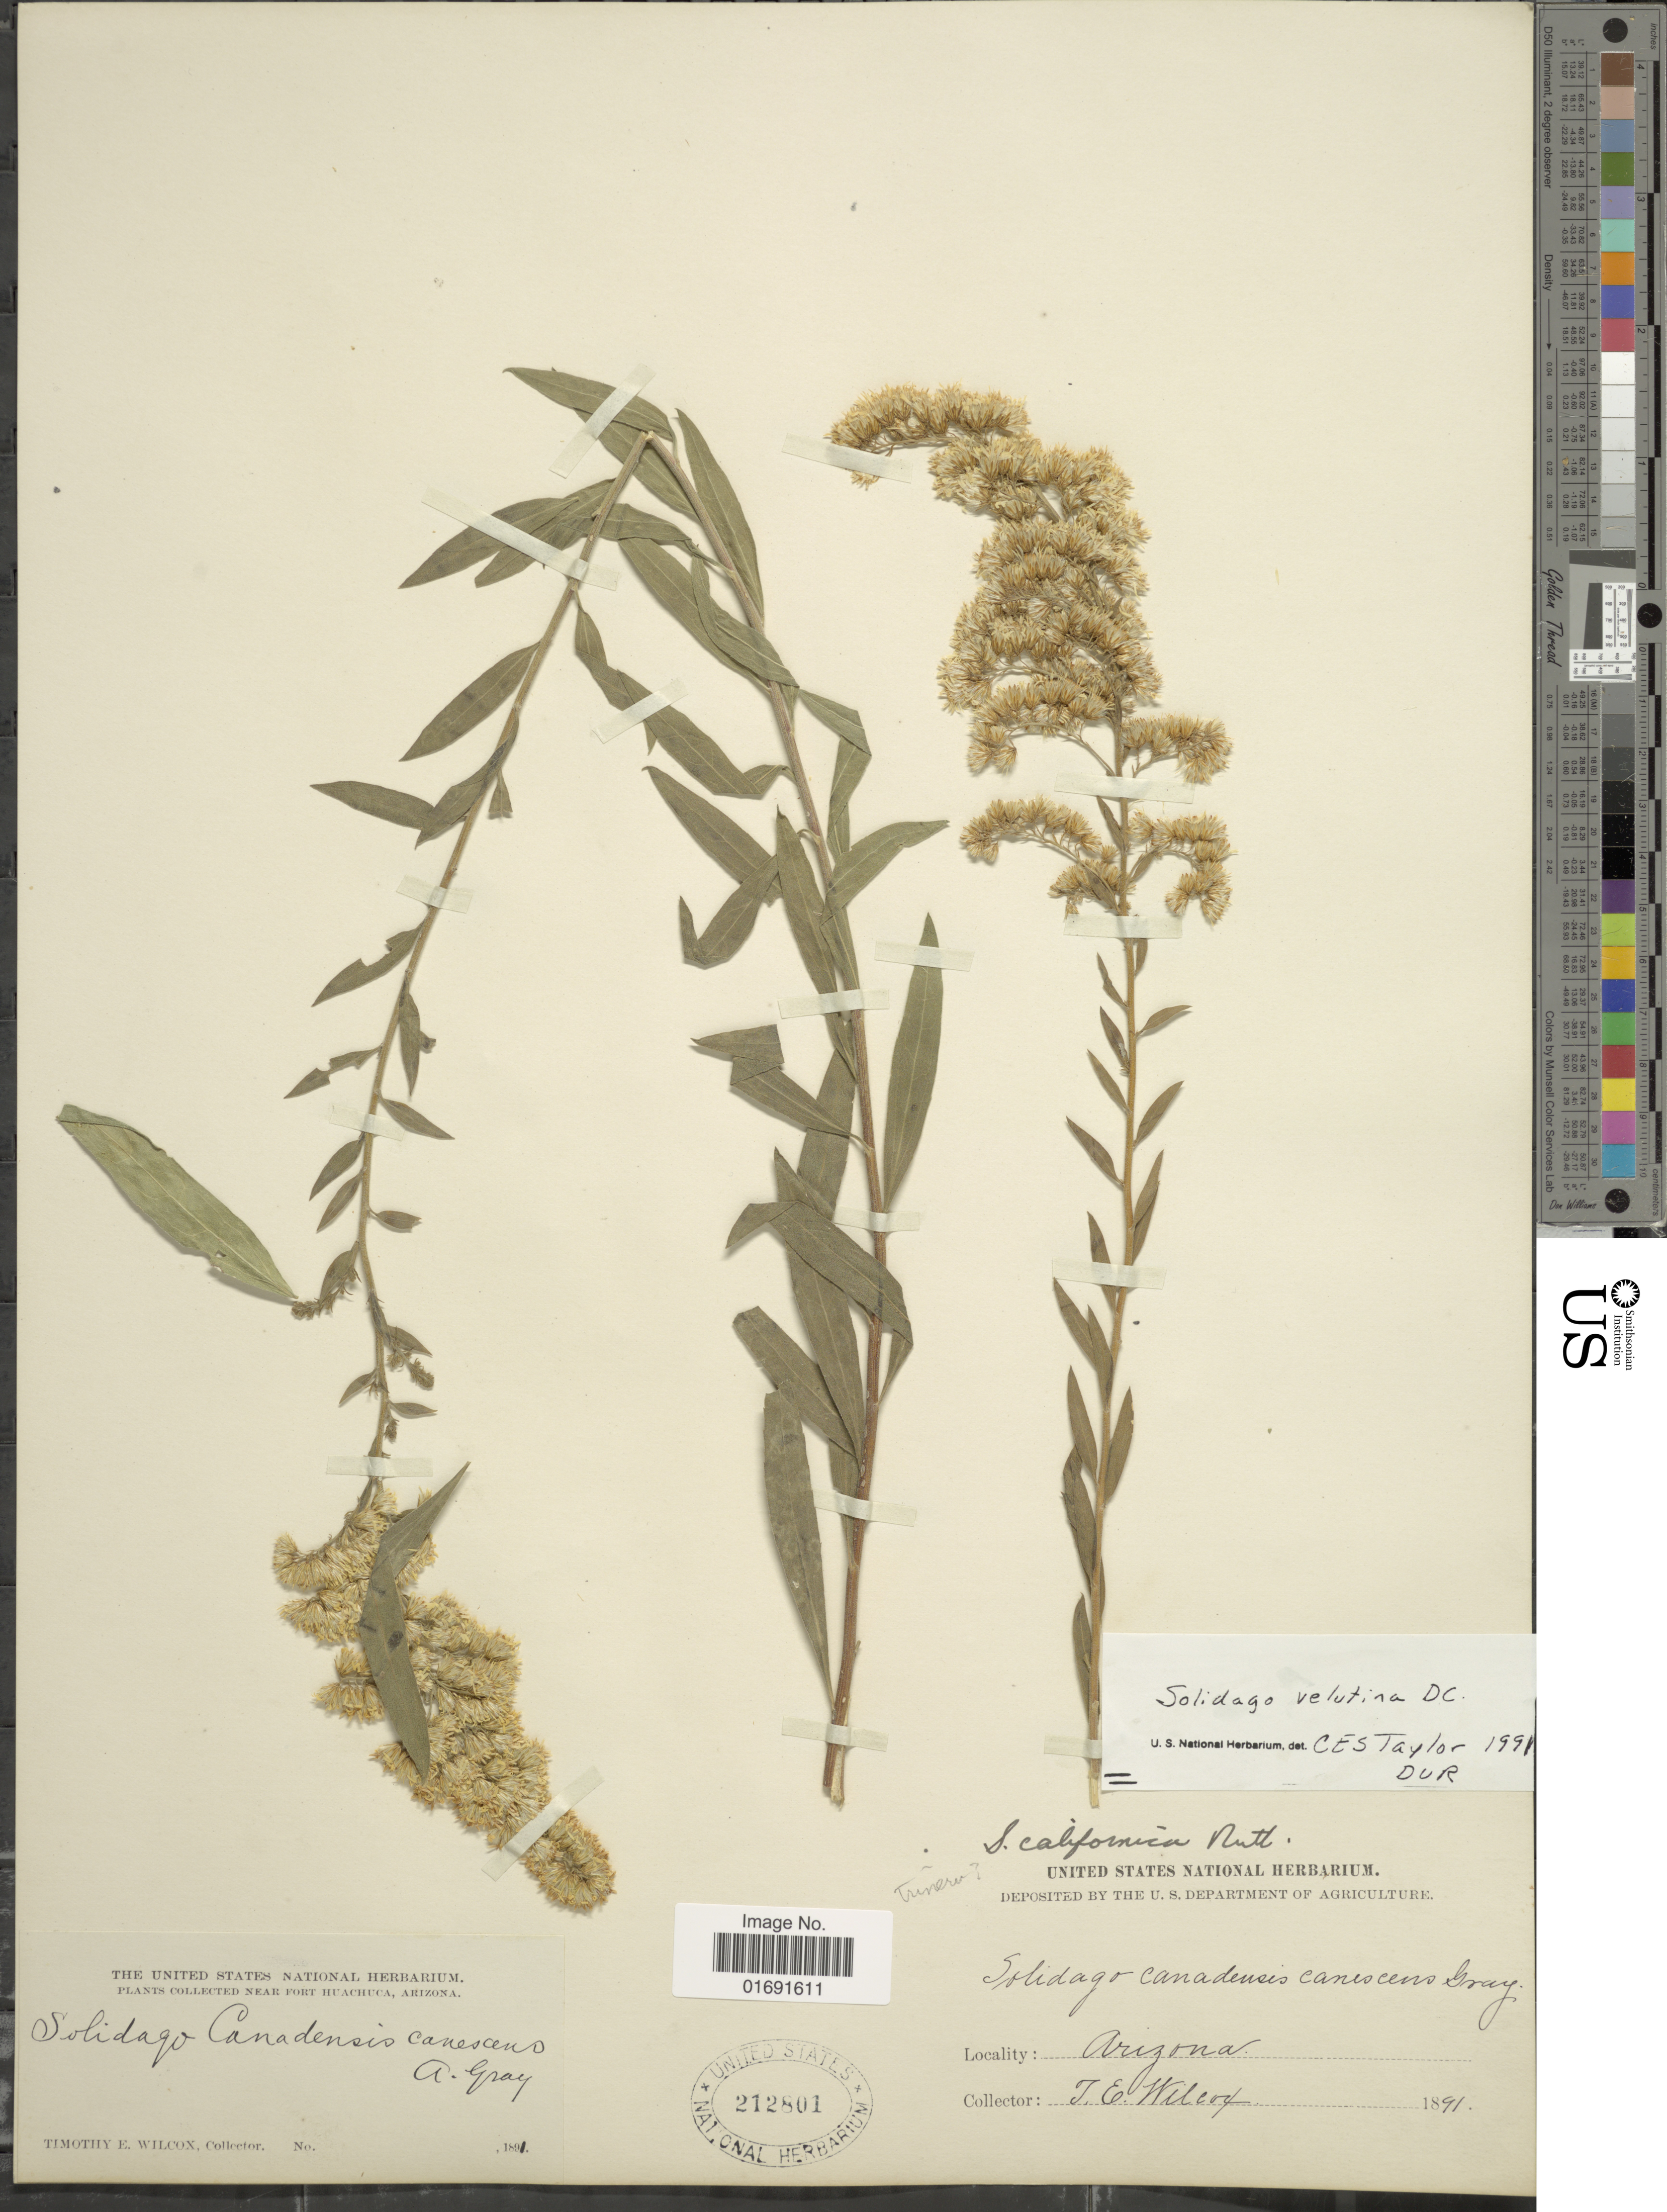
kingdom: Plantae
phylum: Tracheophyta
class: Magnoliopsida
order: Asterales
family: Asteraceae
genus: Solidago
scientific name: Solidago velutina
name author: DC.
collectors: T. E. Wilcox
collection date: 1891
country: United States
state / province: Arizona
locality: Near Fort Huachuca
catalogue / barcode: US 212801